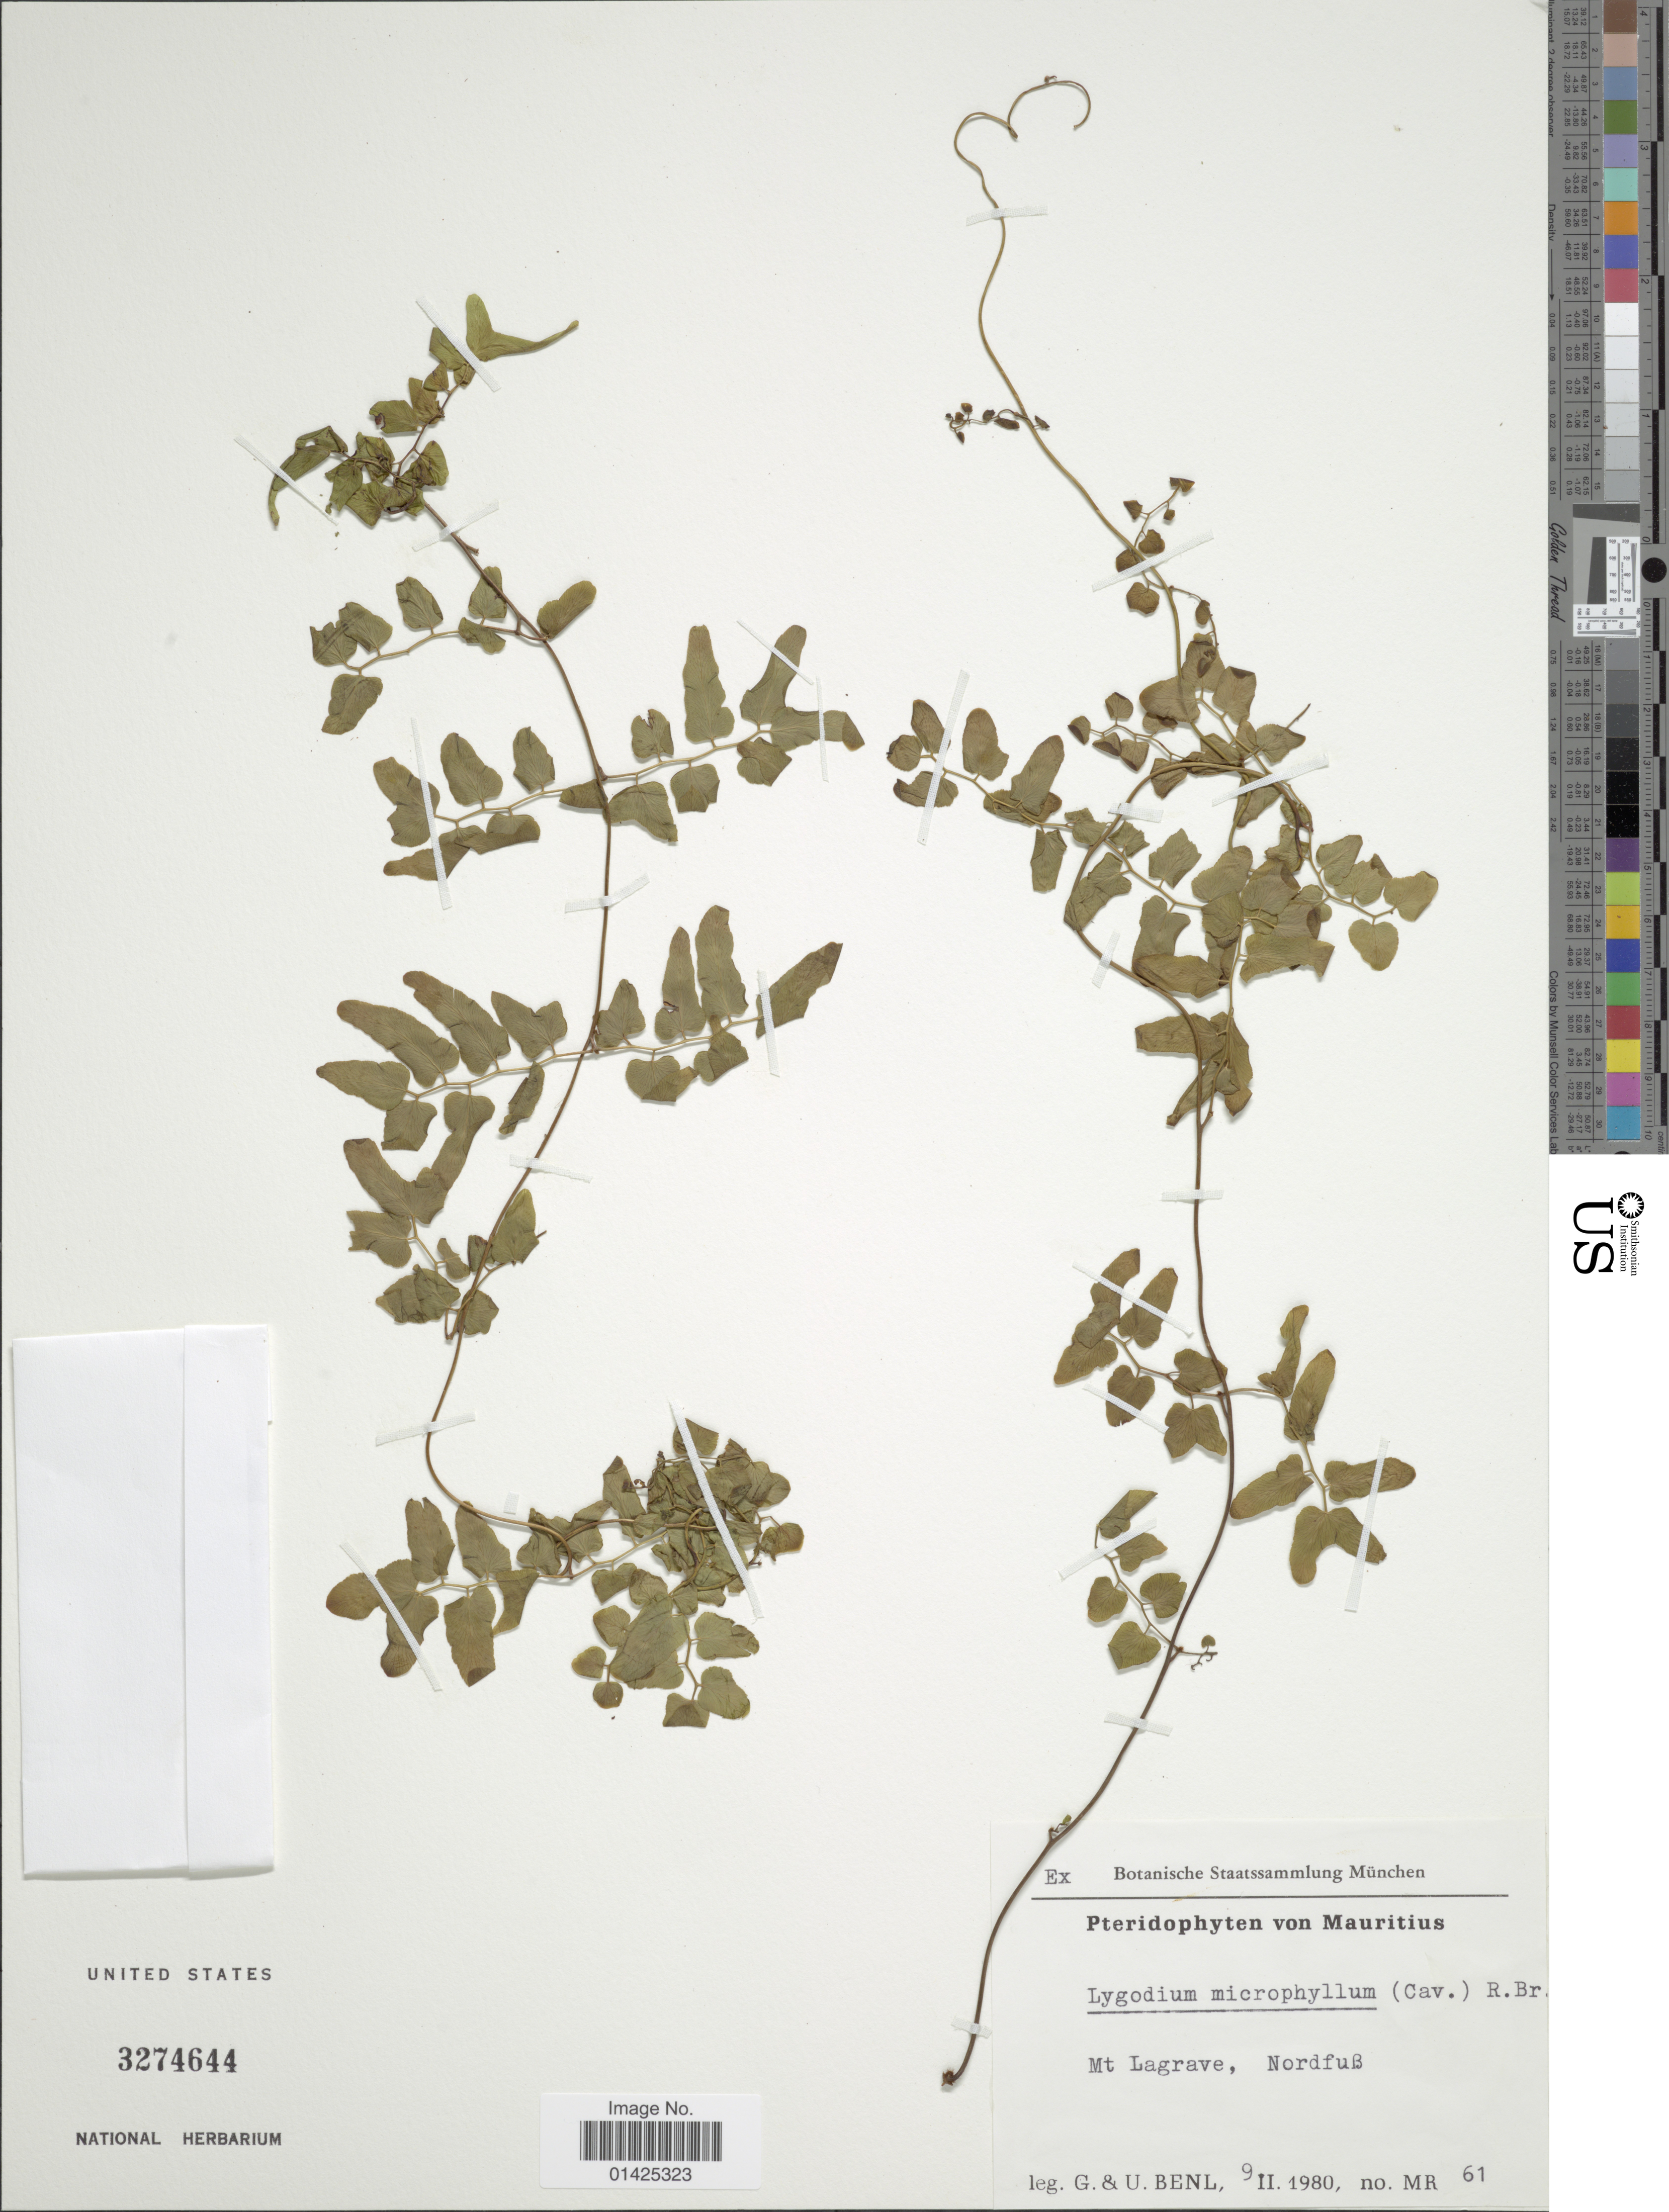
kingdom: Plantae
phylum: Tracheophyta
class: Polypodiopsida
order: Schizaeales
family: Lygodiaceae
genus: Lygodium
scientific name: Lygodium microphyllum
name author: (Cav.) R. Br.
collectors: G. Benl & U. Benl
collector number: MR61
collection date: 1980-02-09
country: Mauritius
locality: Mt Lagrave, Nordub.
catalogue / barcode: US 3274644